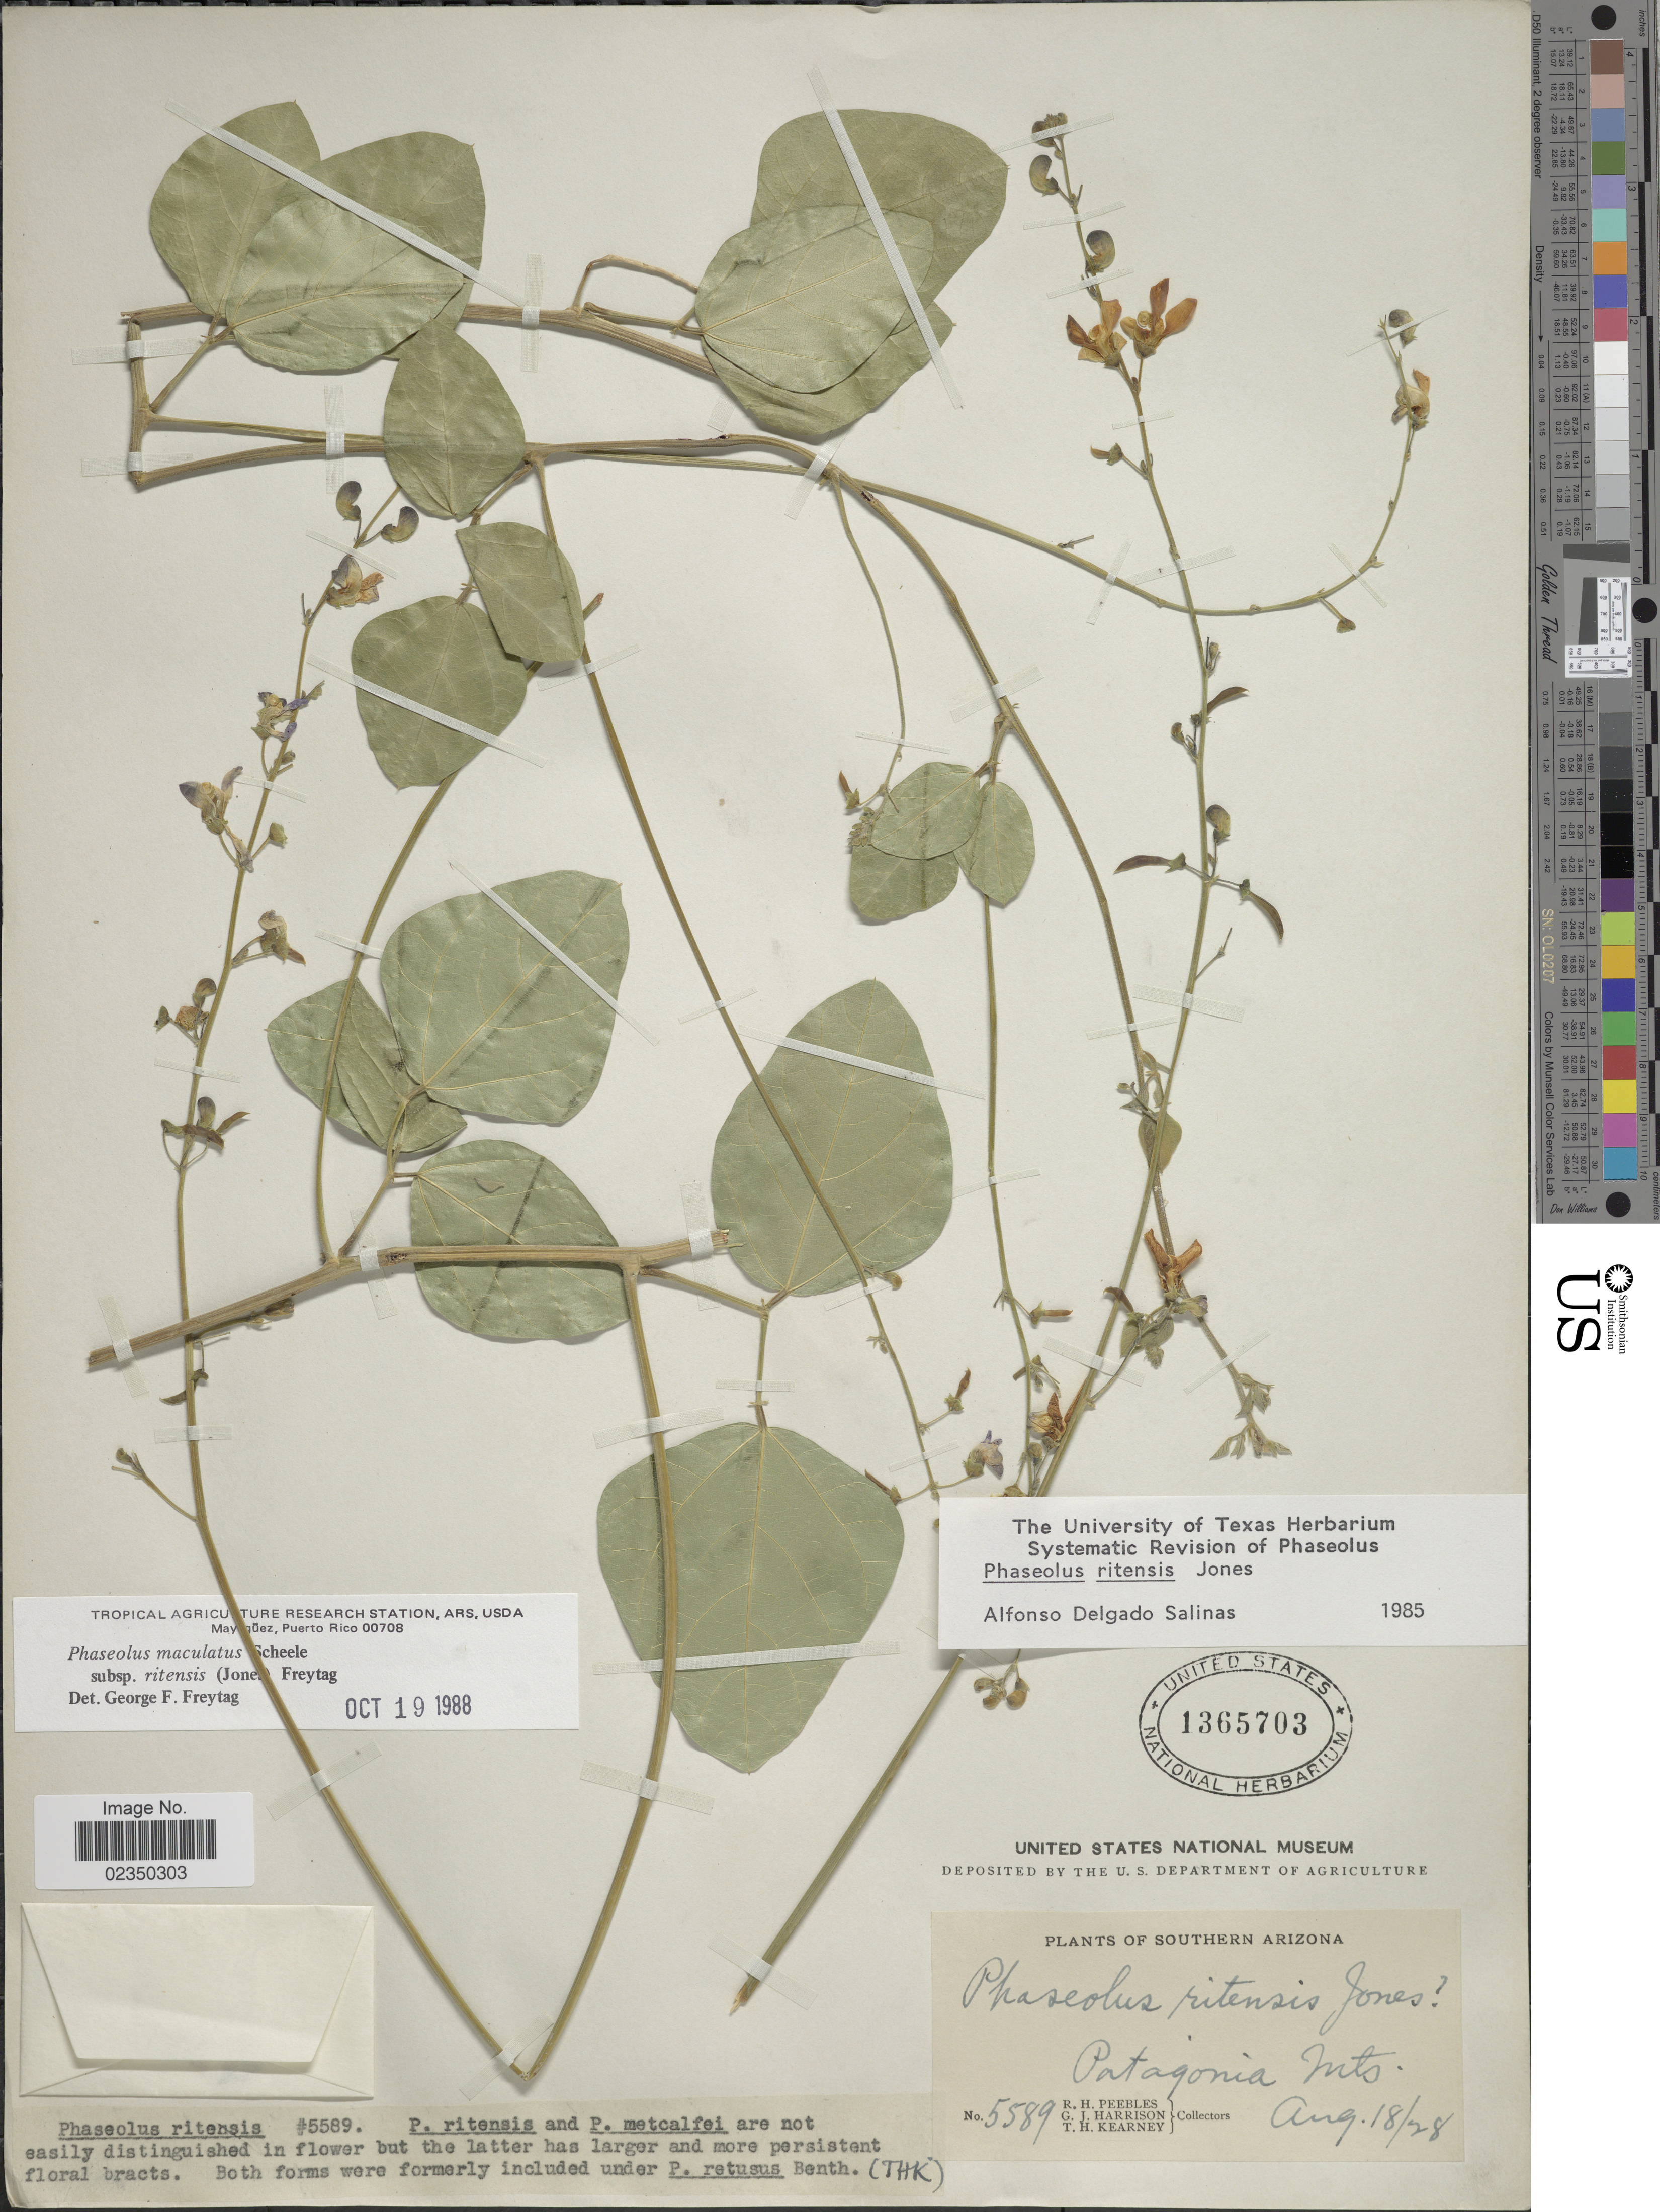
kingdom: Plantae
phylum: Tracheophyta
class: Magnoliopsida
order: Fabales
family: Fabaceae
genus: Phaseolus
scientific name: Phaseolus maculatus subsp. ritensis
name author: (M.E. Jones) Freytag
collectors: R. H. Peebles, G. J. Harrison & T. H. Kearney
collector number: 5589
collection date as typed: Transcribed d/m/y: 18/8/28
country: United States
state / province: Arizona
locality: Southern Arizona, Patagonia Mts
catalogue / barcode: US 1365703